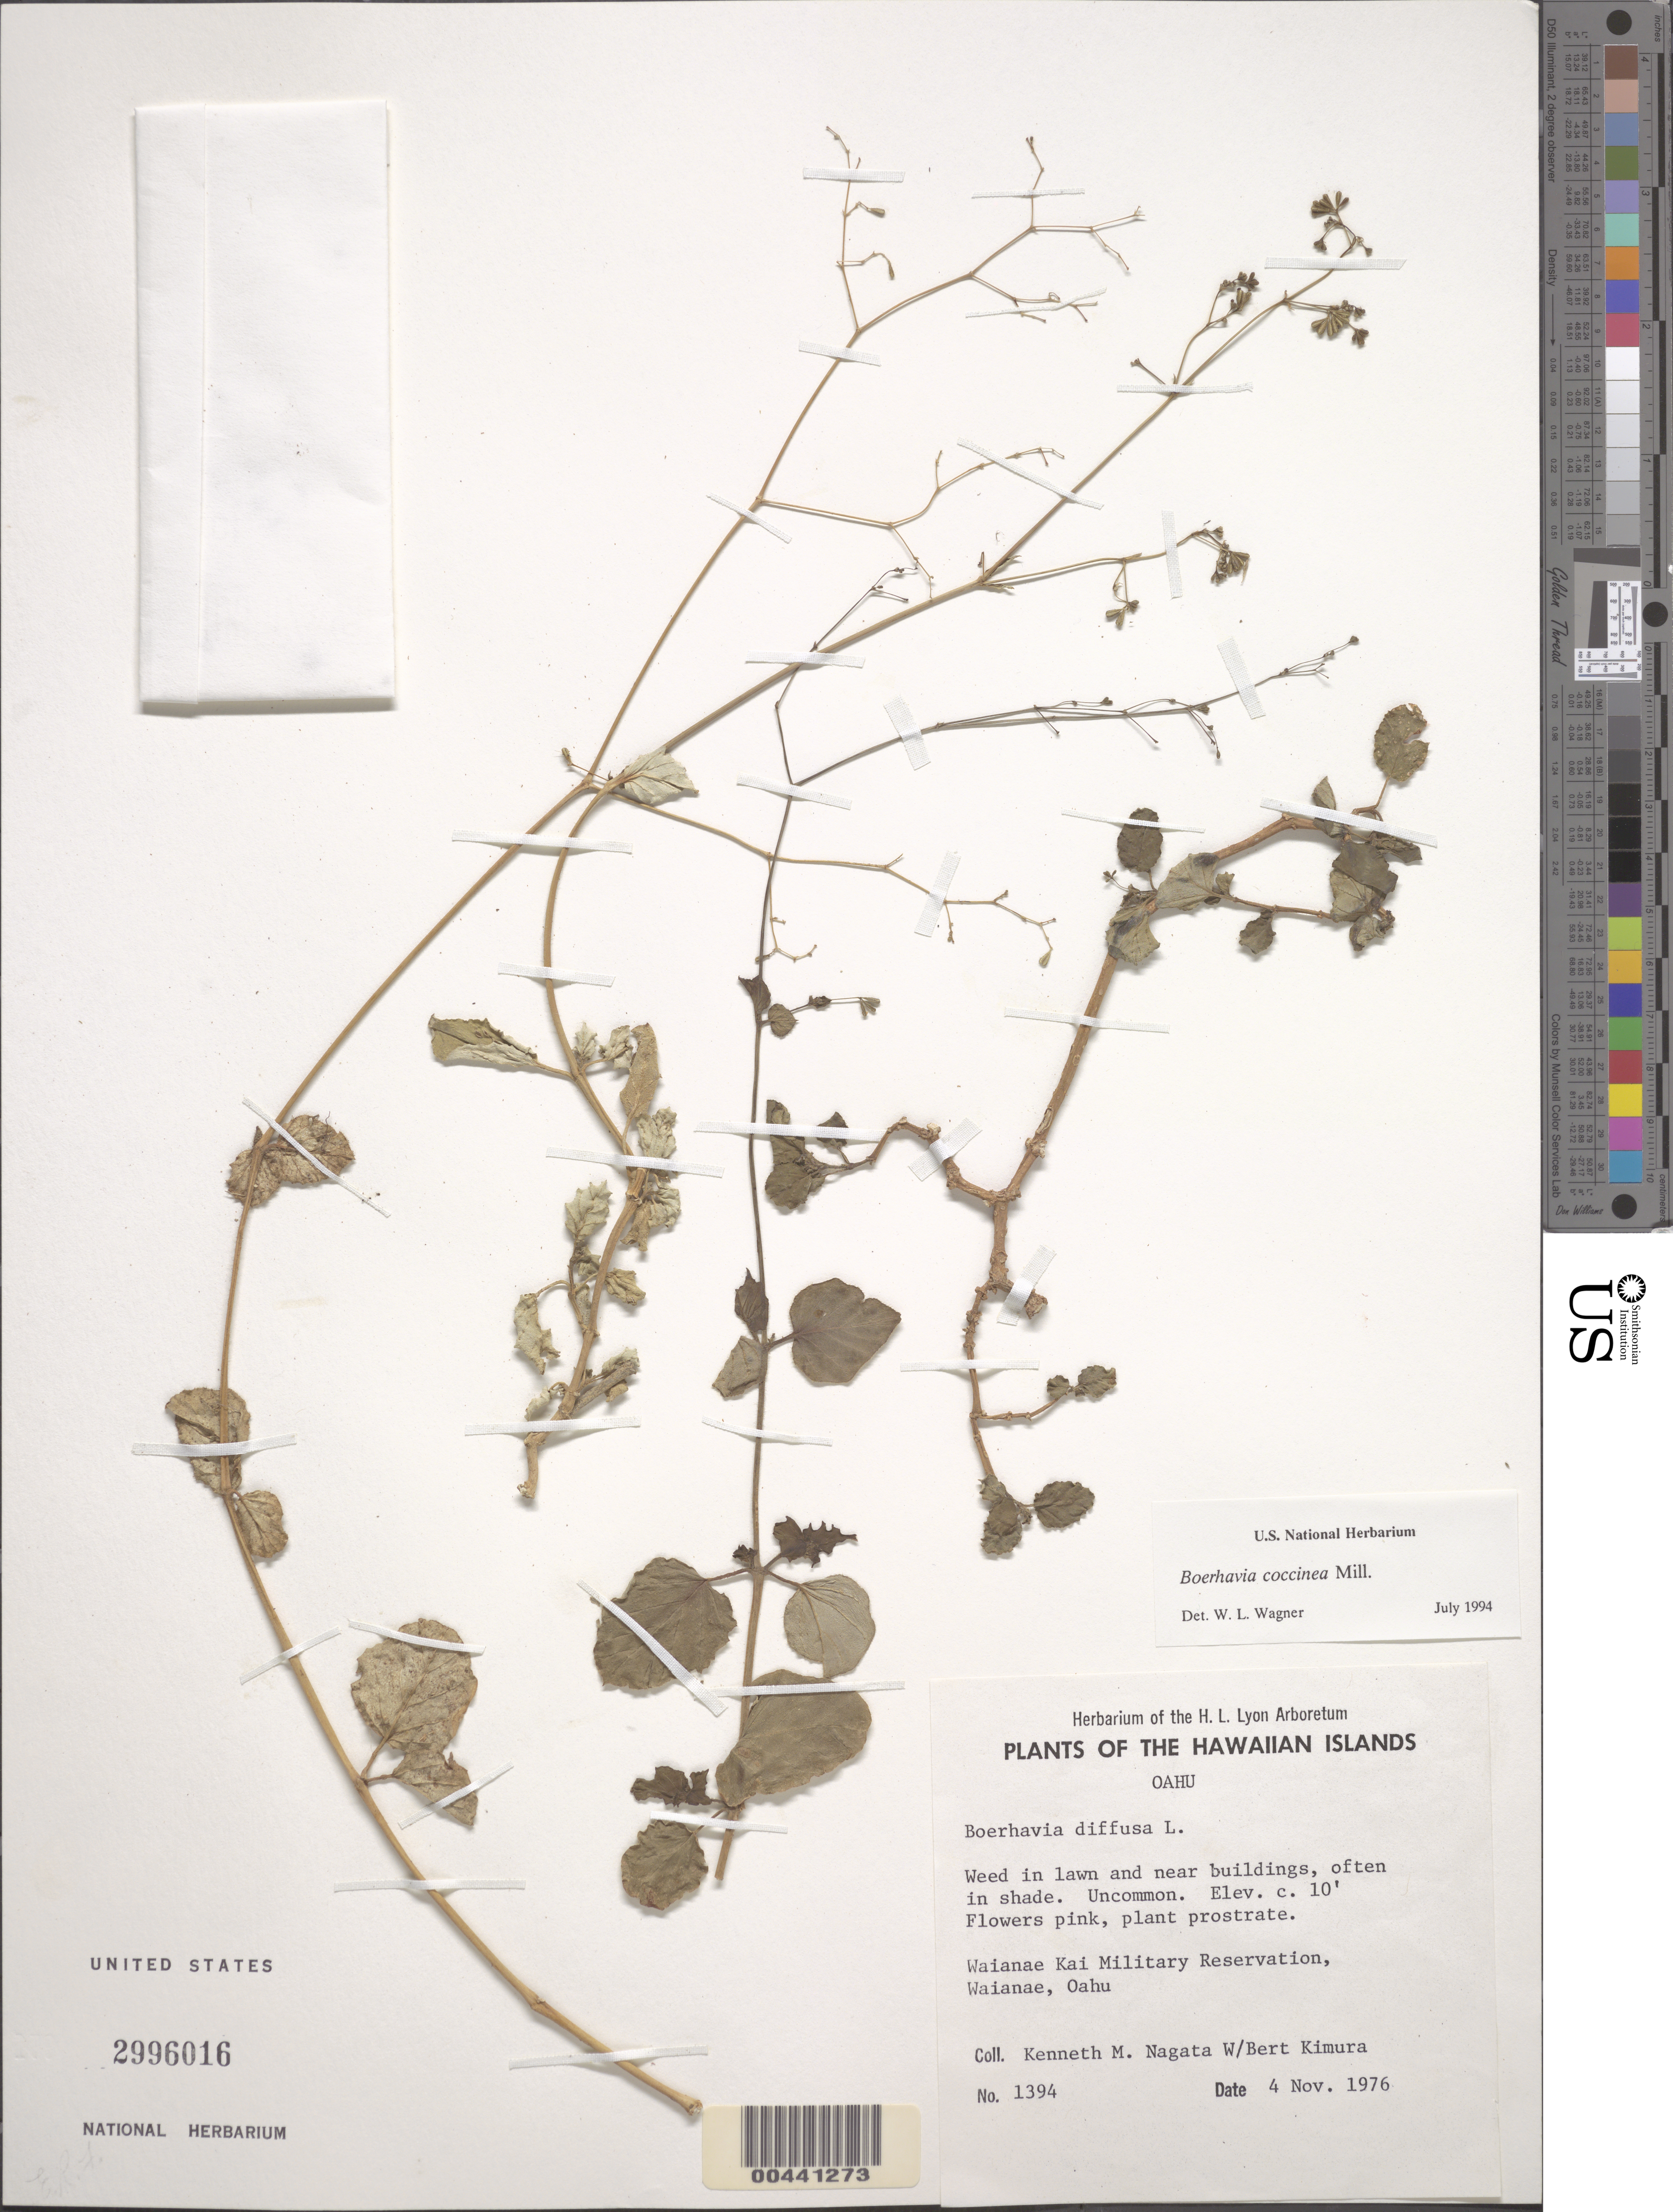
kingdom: Plantae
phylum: Tracheophyta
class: Magnoliopsida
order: Caryophyllales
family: Nyctaginaceae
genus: Boerhavia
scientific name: Boerhavia coccinea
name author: Mill.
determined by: Wagner, W. L., (BOT), Smithsonian Institution - National Museum of Natural History (UNITED STATES)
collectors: K. Nagata & B. Kimura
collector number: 1394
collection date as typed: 4 Nov 1976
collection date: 1976-11-04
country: United States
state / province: Hawaii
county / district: Honolulu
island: Oahu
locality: Waianae Kai Military Reservation, Waianae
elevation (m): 3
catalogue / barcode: US 2996016